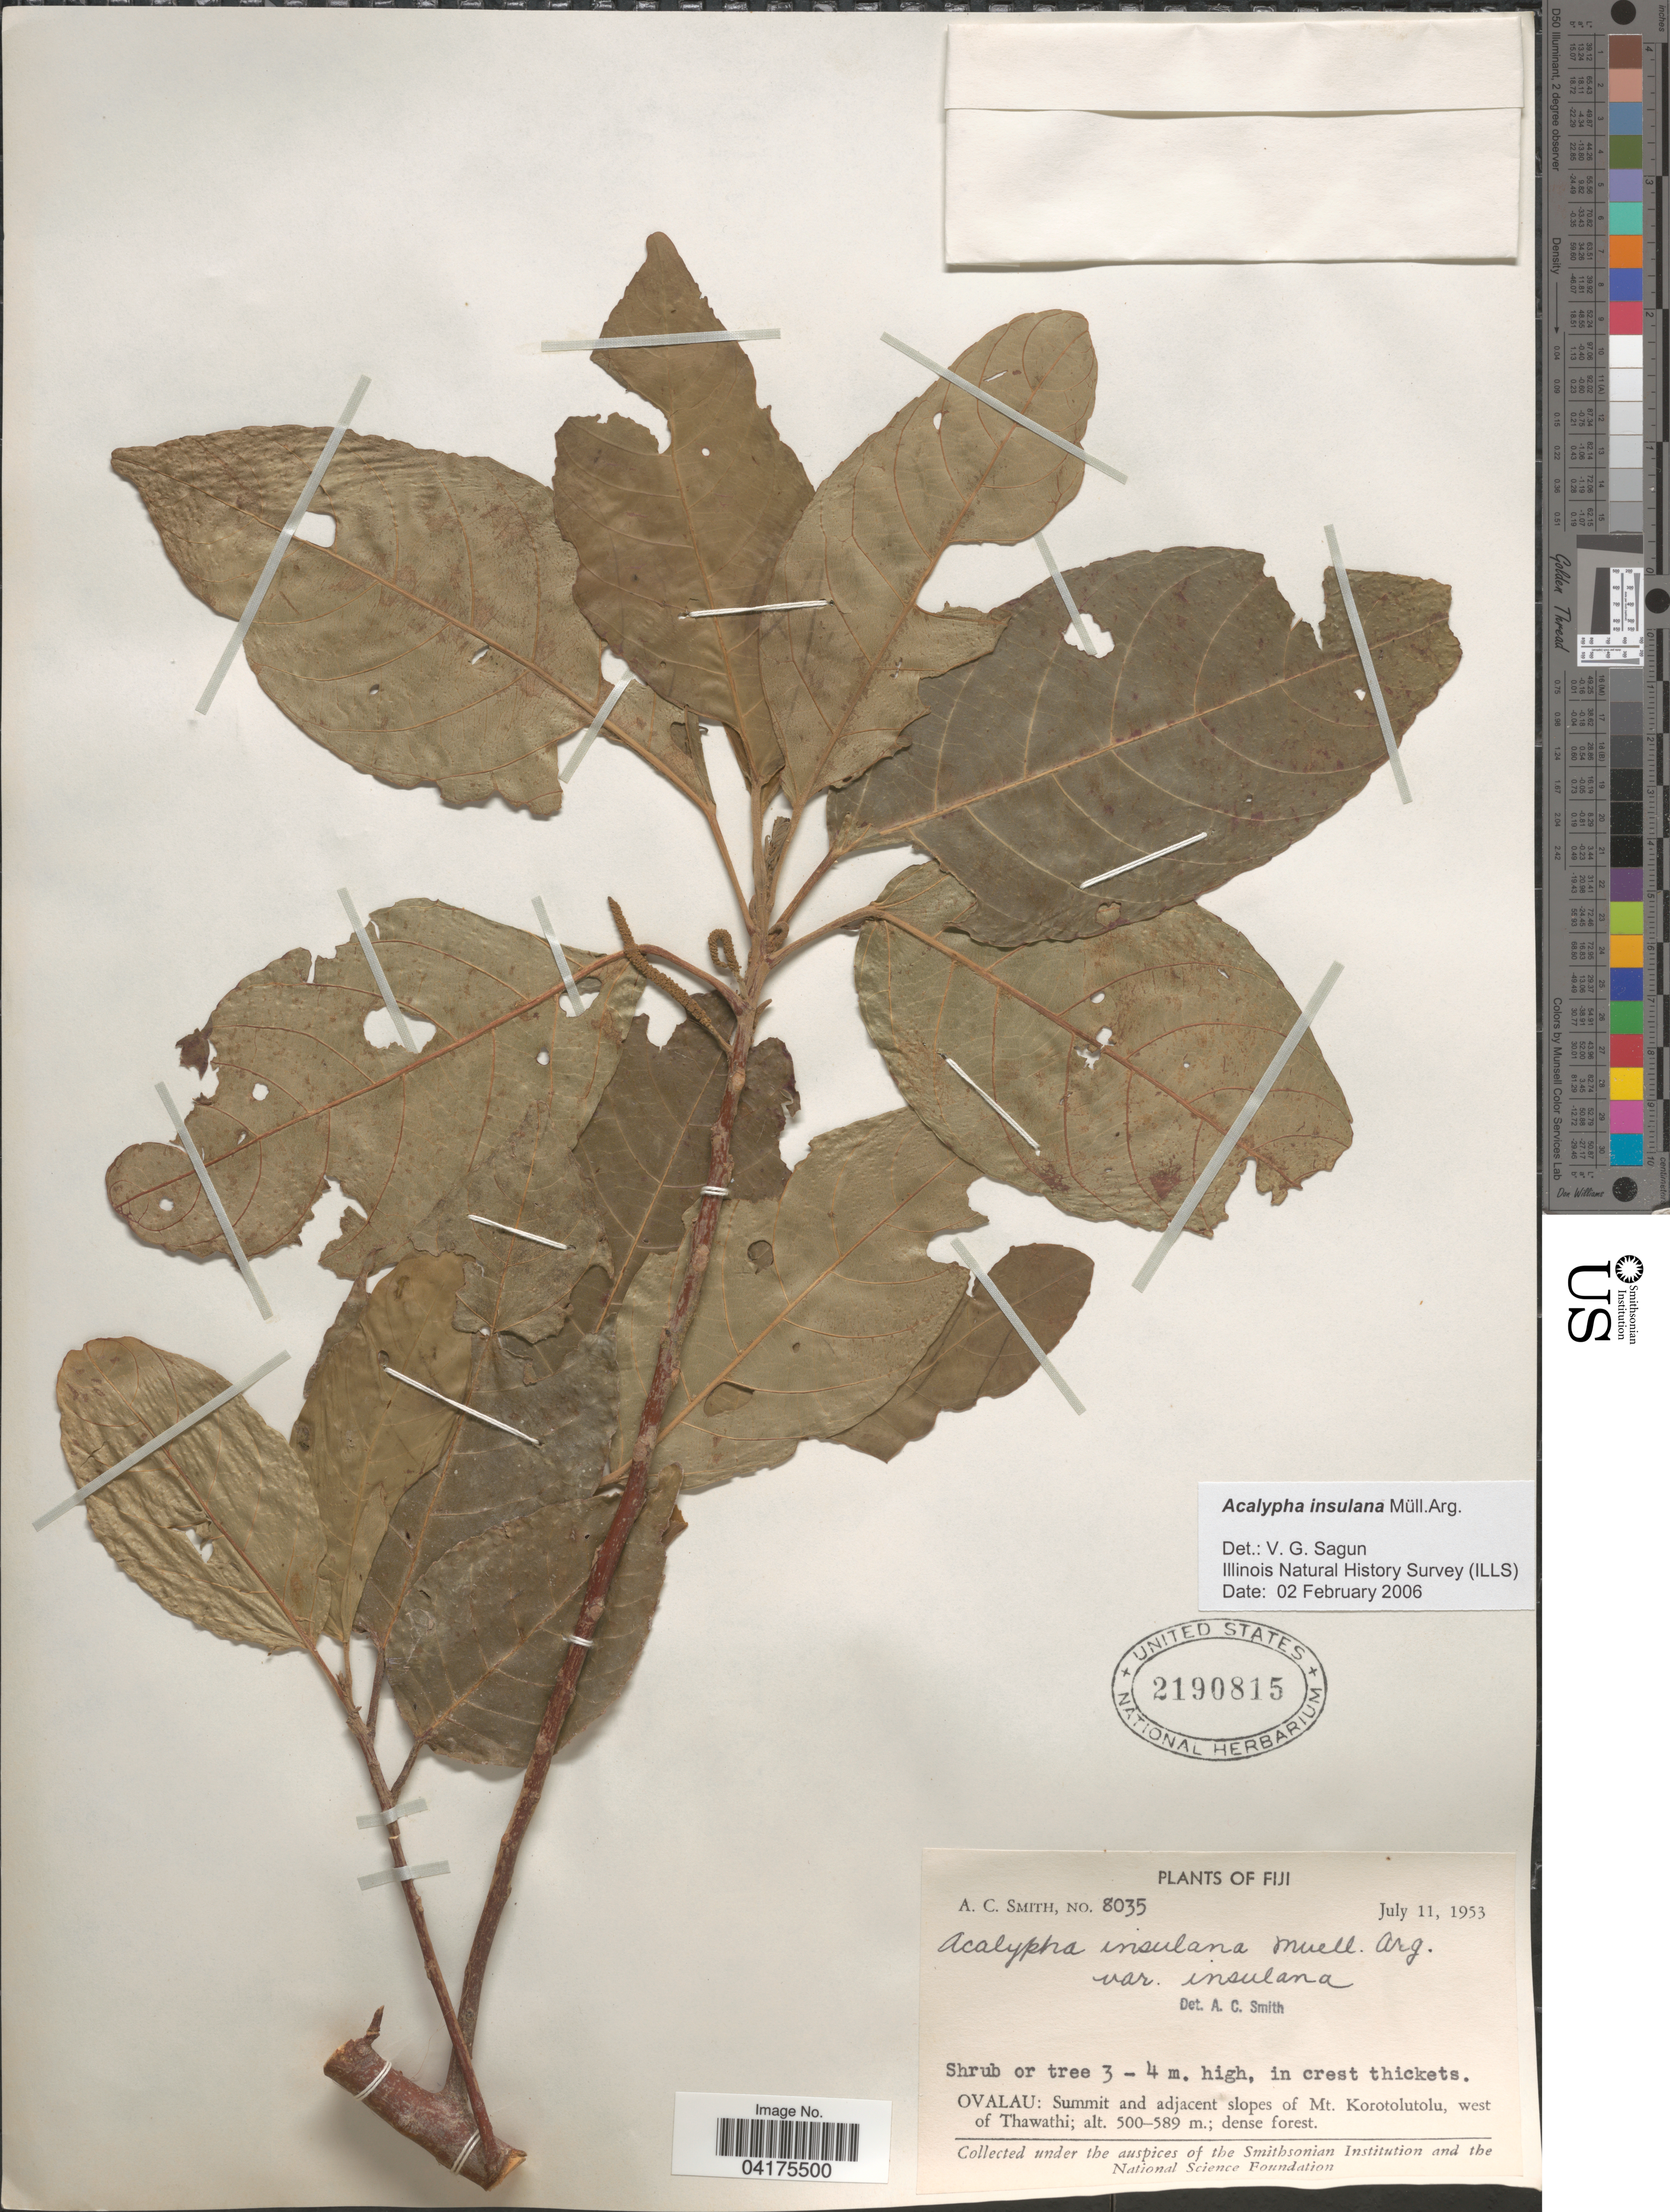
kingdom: Plantae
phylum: Tracheophyta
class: Magnoliopsida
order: Malpighiales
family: Euphorbiaceae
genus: Acalypha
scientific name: Acalypha insulana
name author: Müll. Arg.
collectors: A. C. Smith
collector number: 8035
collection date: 1953-07-11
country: Fiji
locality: Ovalau: Summit and adjacent slopes of Mt. Korotolutolu, west of Thawathi.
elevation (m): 500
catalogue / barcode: US 2190815